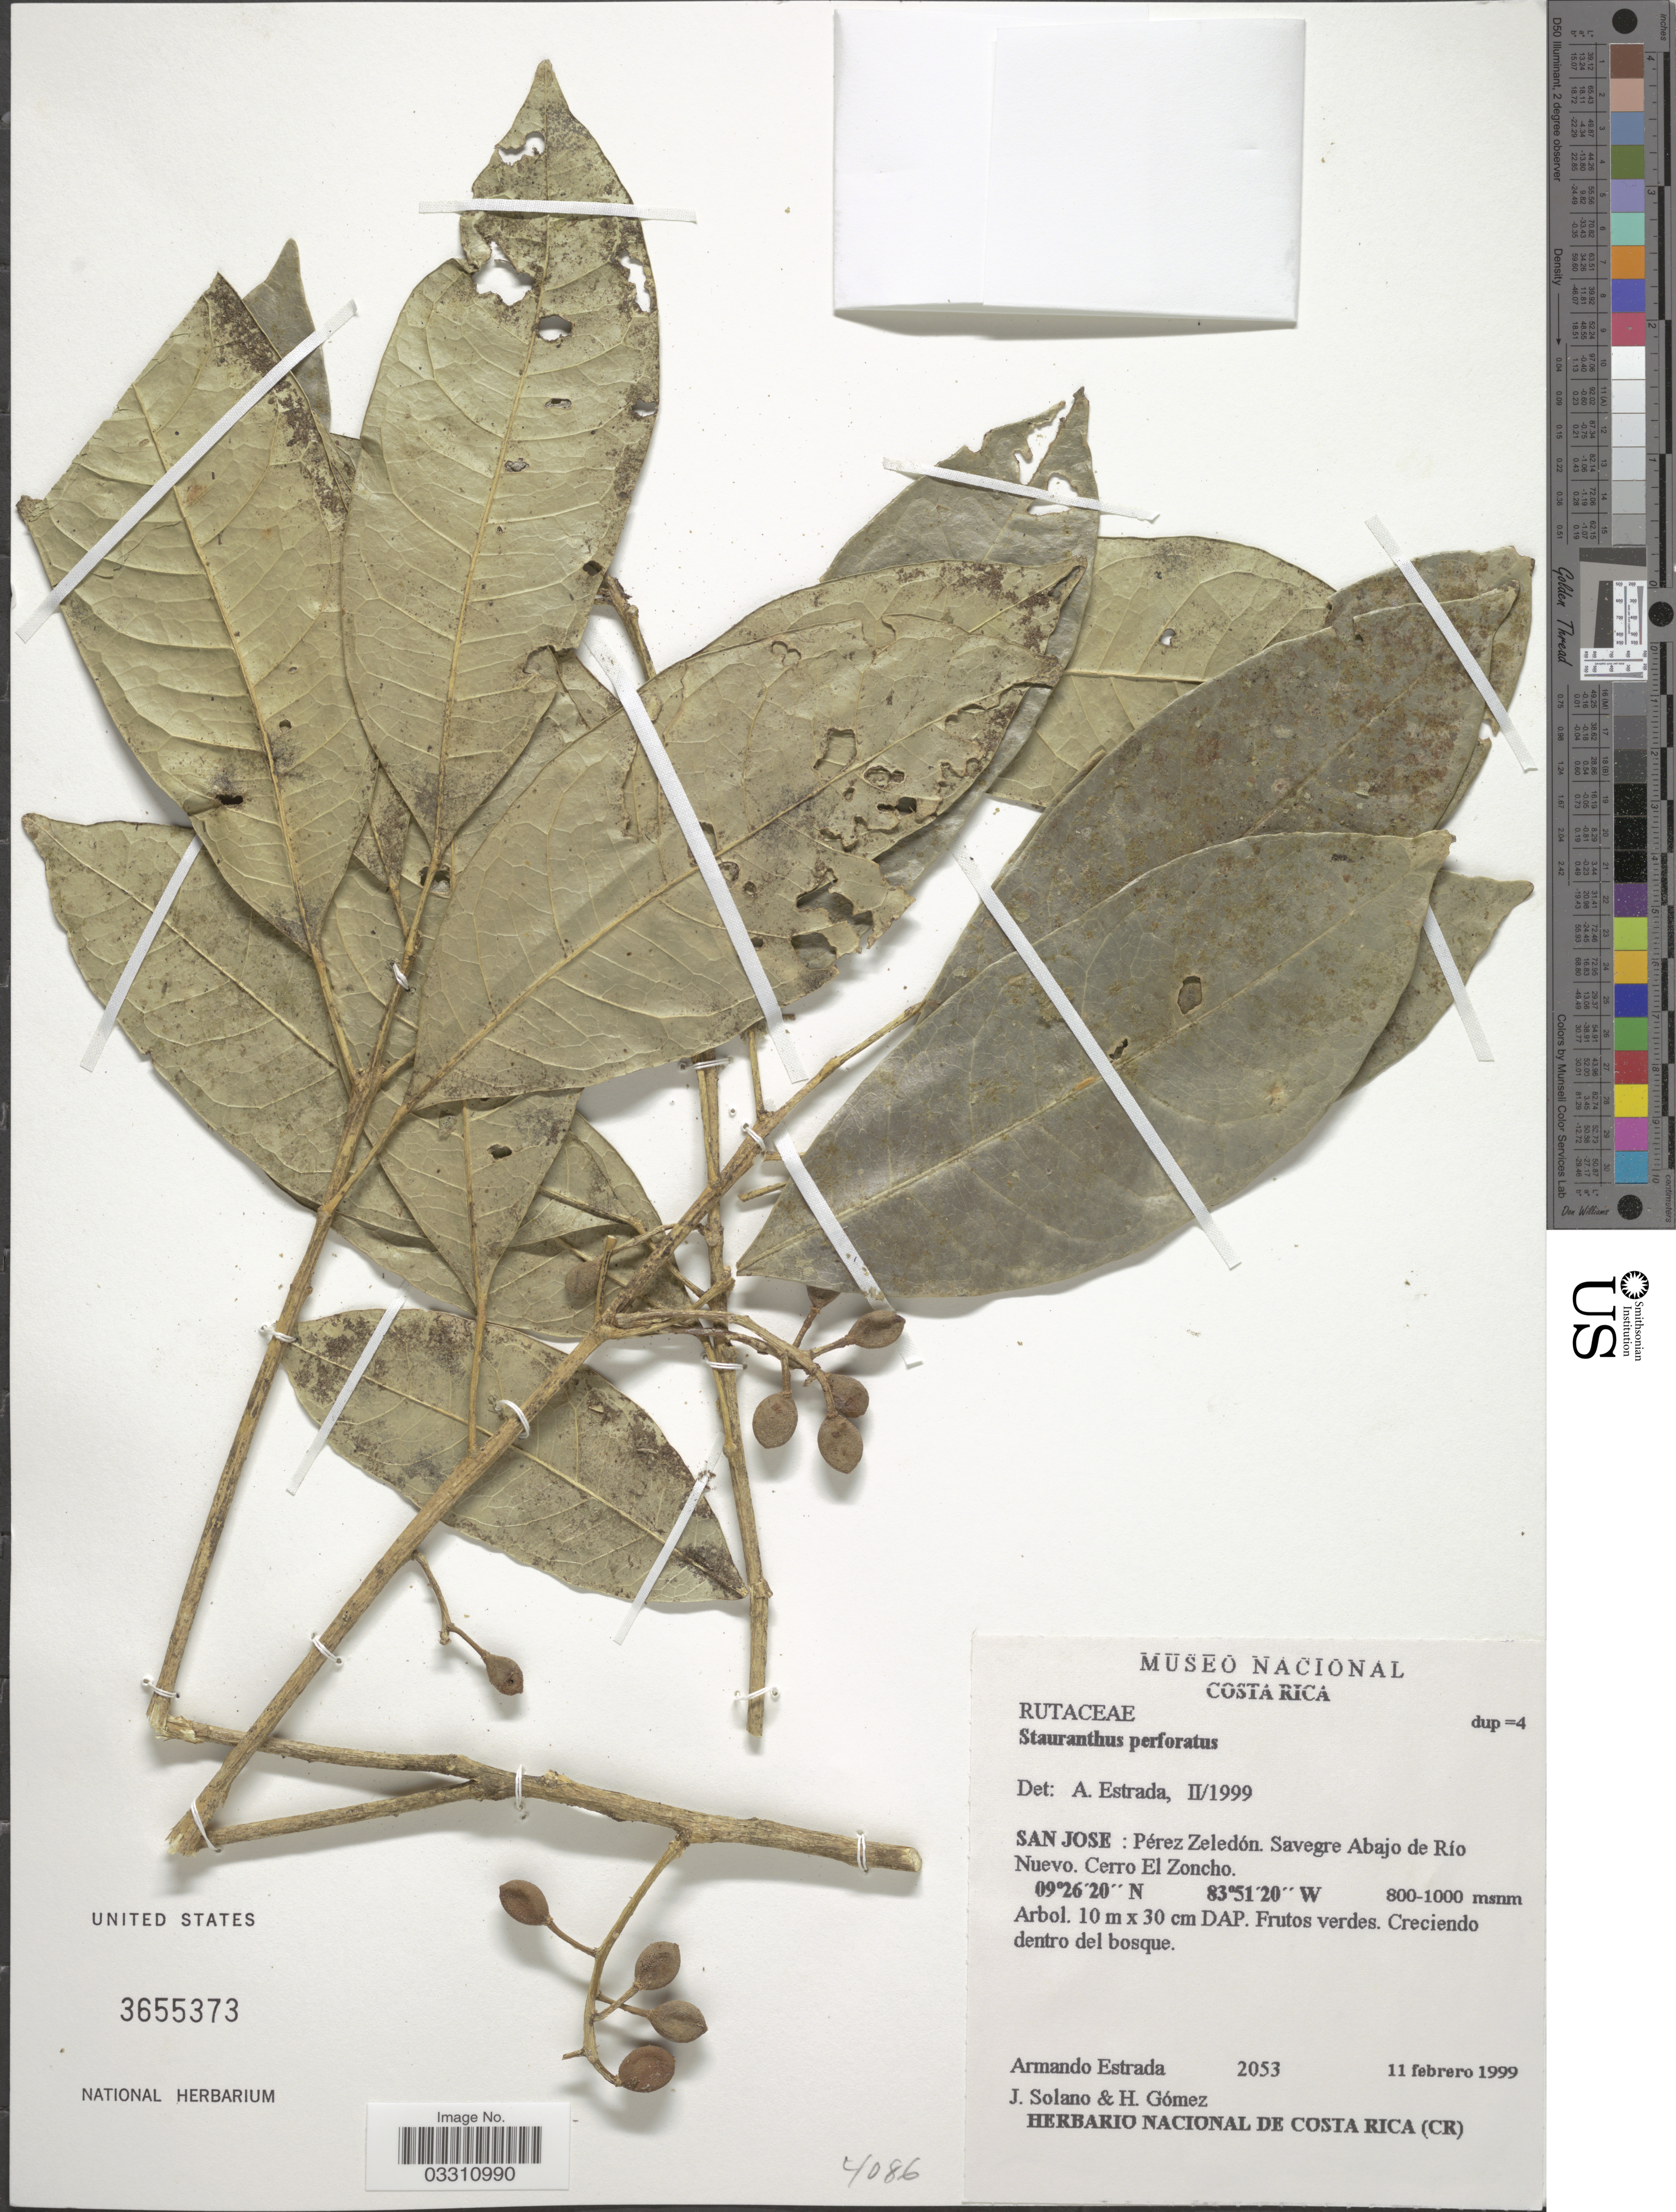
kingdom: Plantae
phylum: Tracheophyta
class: Magnoliopsida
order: Sapindales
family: Rutaceae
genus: Stauranthus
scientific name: Stauranthus perforatus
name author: Liebm.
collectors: A. Estrada, J. Solano & H. Gomez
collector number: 2053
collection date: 1999-02-11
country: Costa Rica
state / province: San José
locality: Pérez Zeledón. Savegre Abajo de Río Nuevo. Cerro El Zoncho.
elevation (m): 800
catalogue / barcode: US 3655373